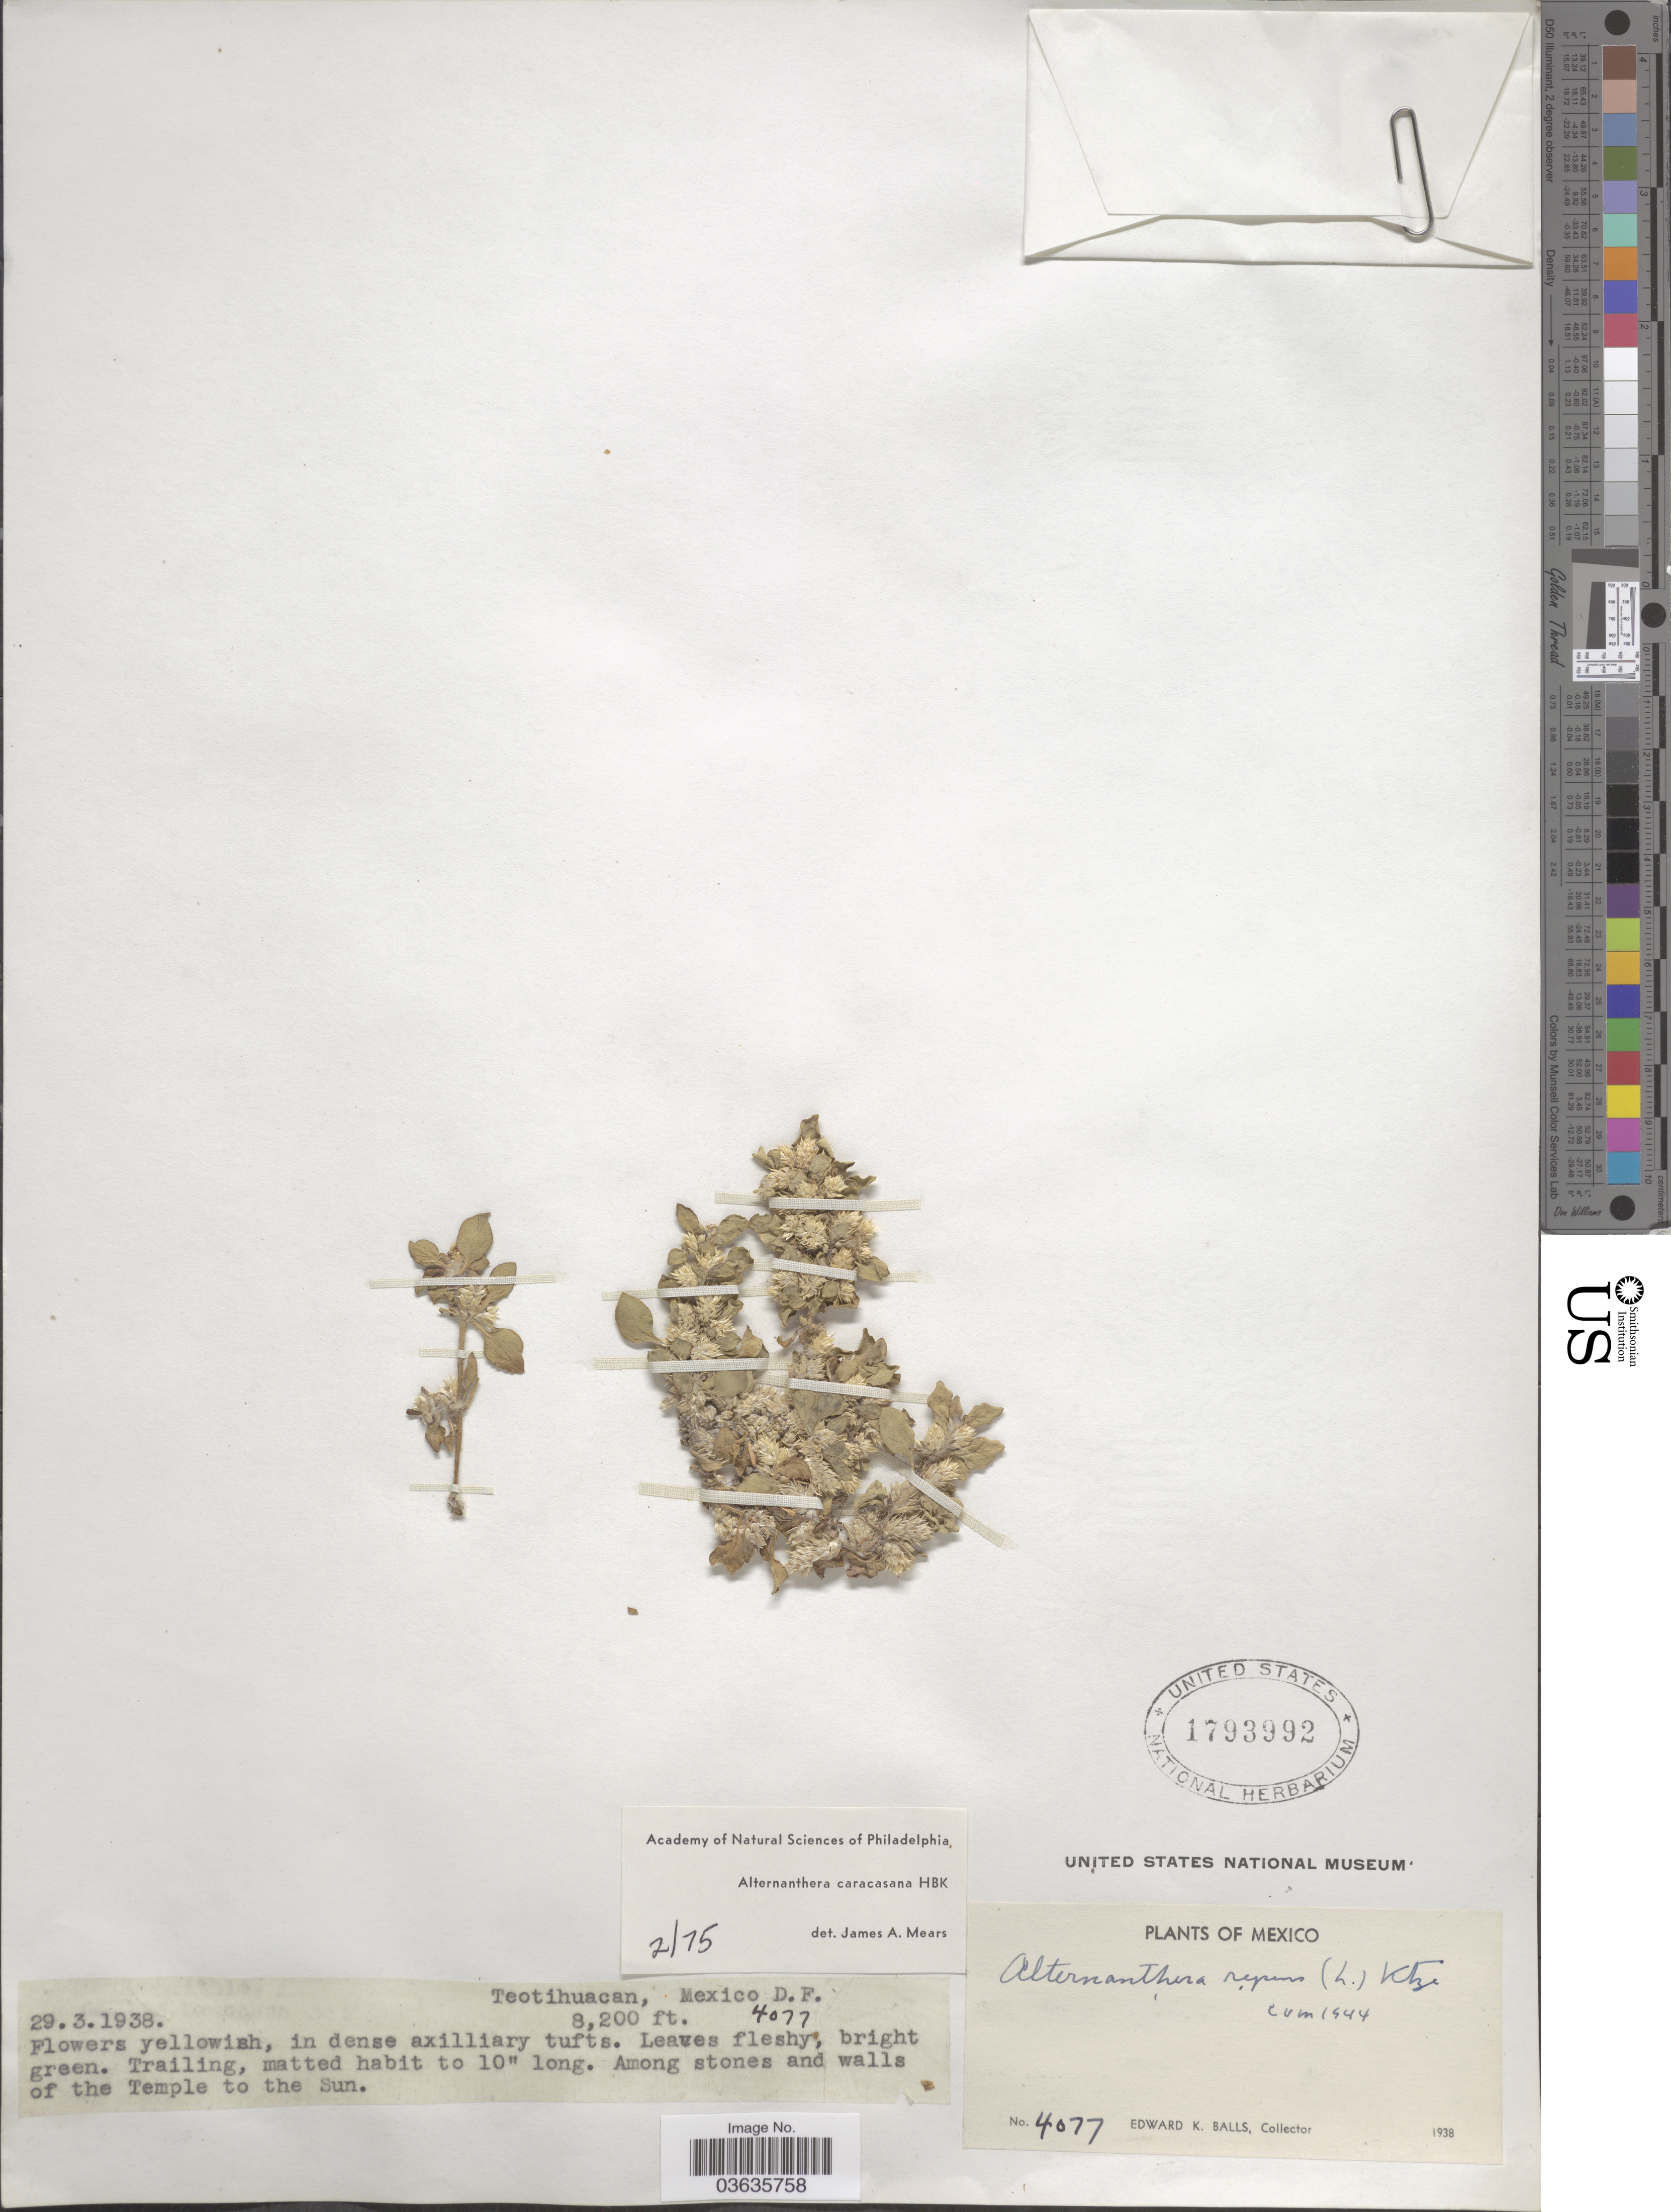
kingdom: Plantae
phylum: Tracheophyta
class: Magnoliopsida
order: Caryophyllales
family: Amaranthaceae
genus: Alternanthera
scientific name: Alternanthera caracasana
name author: Kunth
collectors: E. K. Balls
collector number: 4077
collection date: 1938-03-29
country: Mexico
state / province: Distrito Federal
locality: Teotihuacan.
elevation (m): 2499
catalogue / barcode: US 1793992